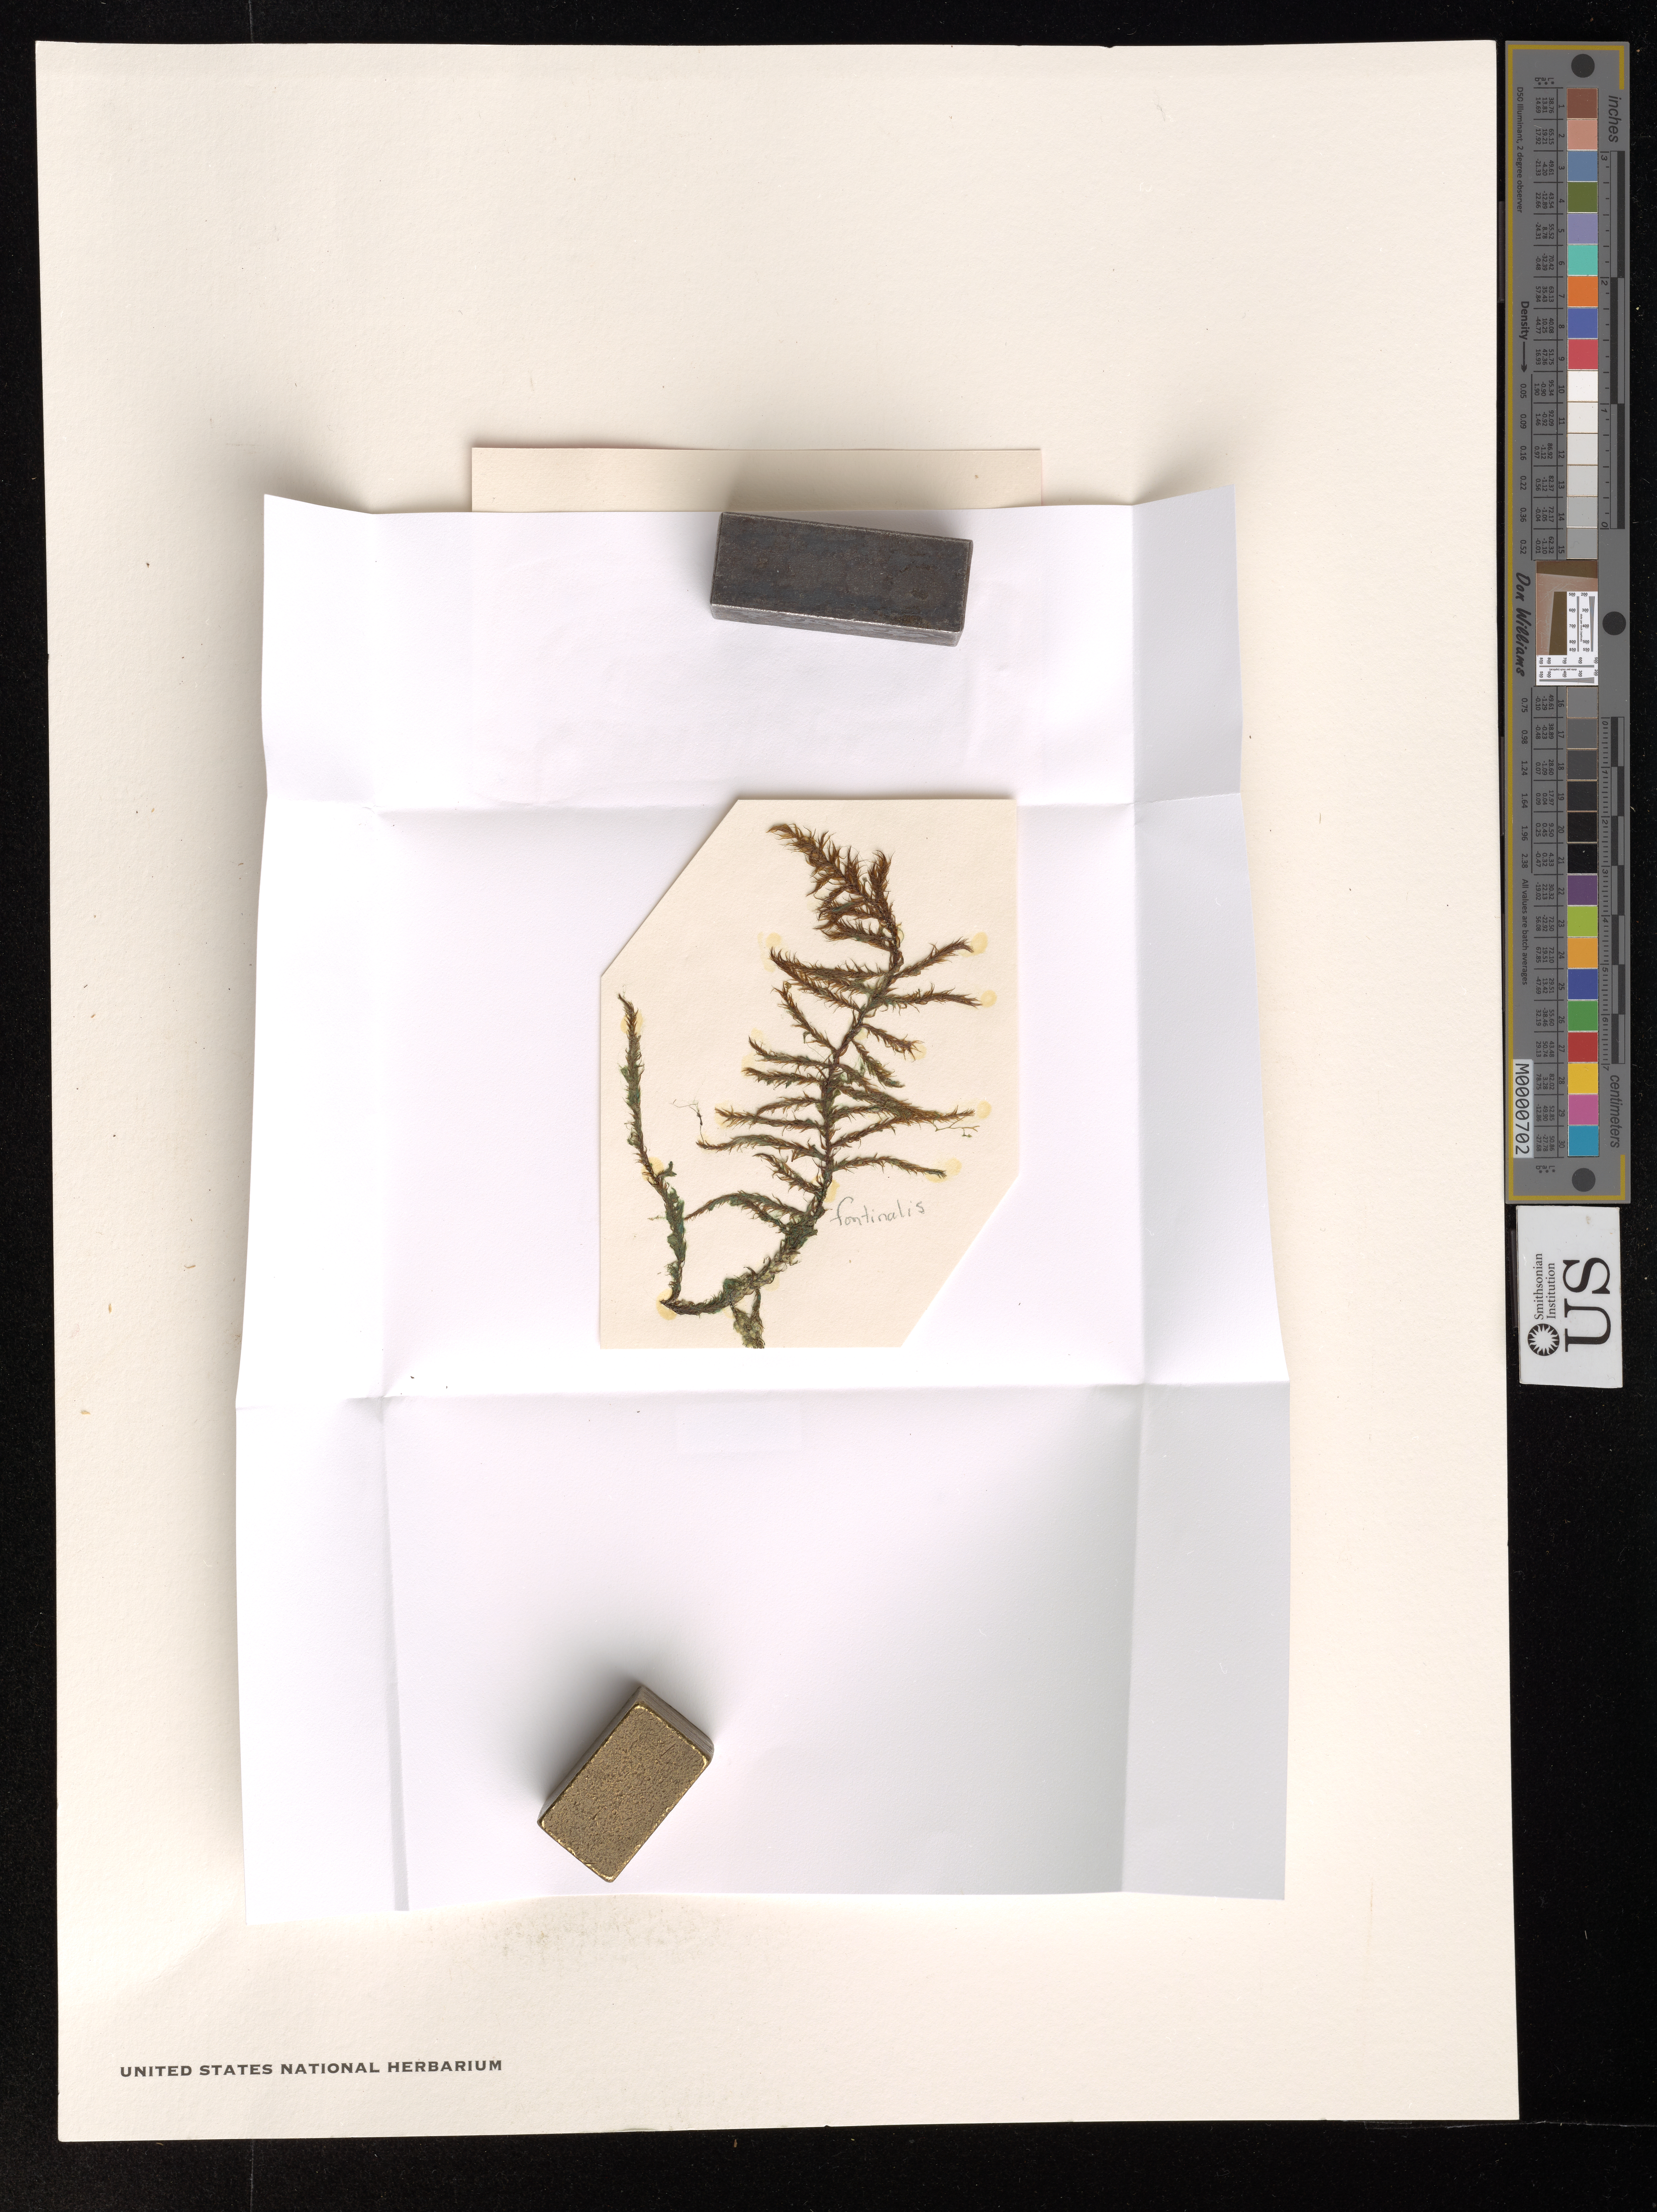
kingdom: Plantae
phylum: Bryophyta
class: Bryopsida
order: Hypnales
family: Fontinalaceae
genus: Fontinalis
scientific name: Fontinalis gigantea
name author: Sull.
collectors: S. Olsen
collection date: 1974-09-19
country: United States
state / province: New Hampshire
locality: Strafford County. Wheelwright Pond, Lee.